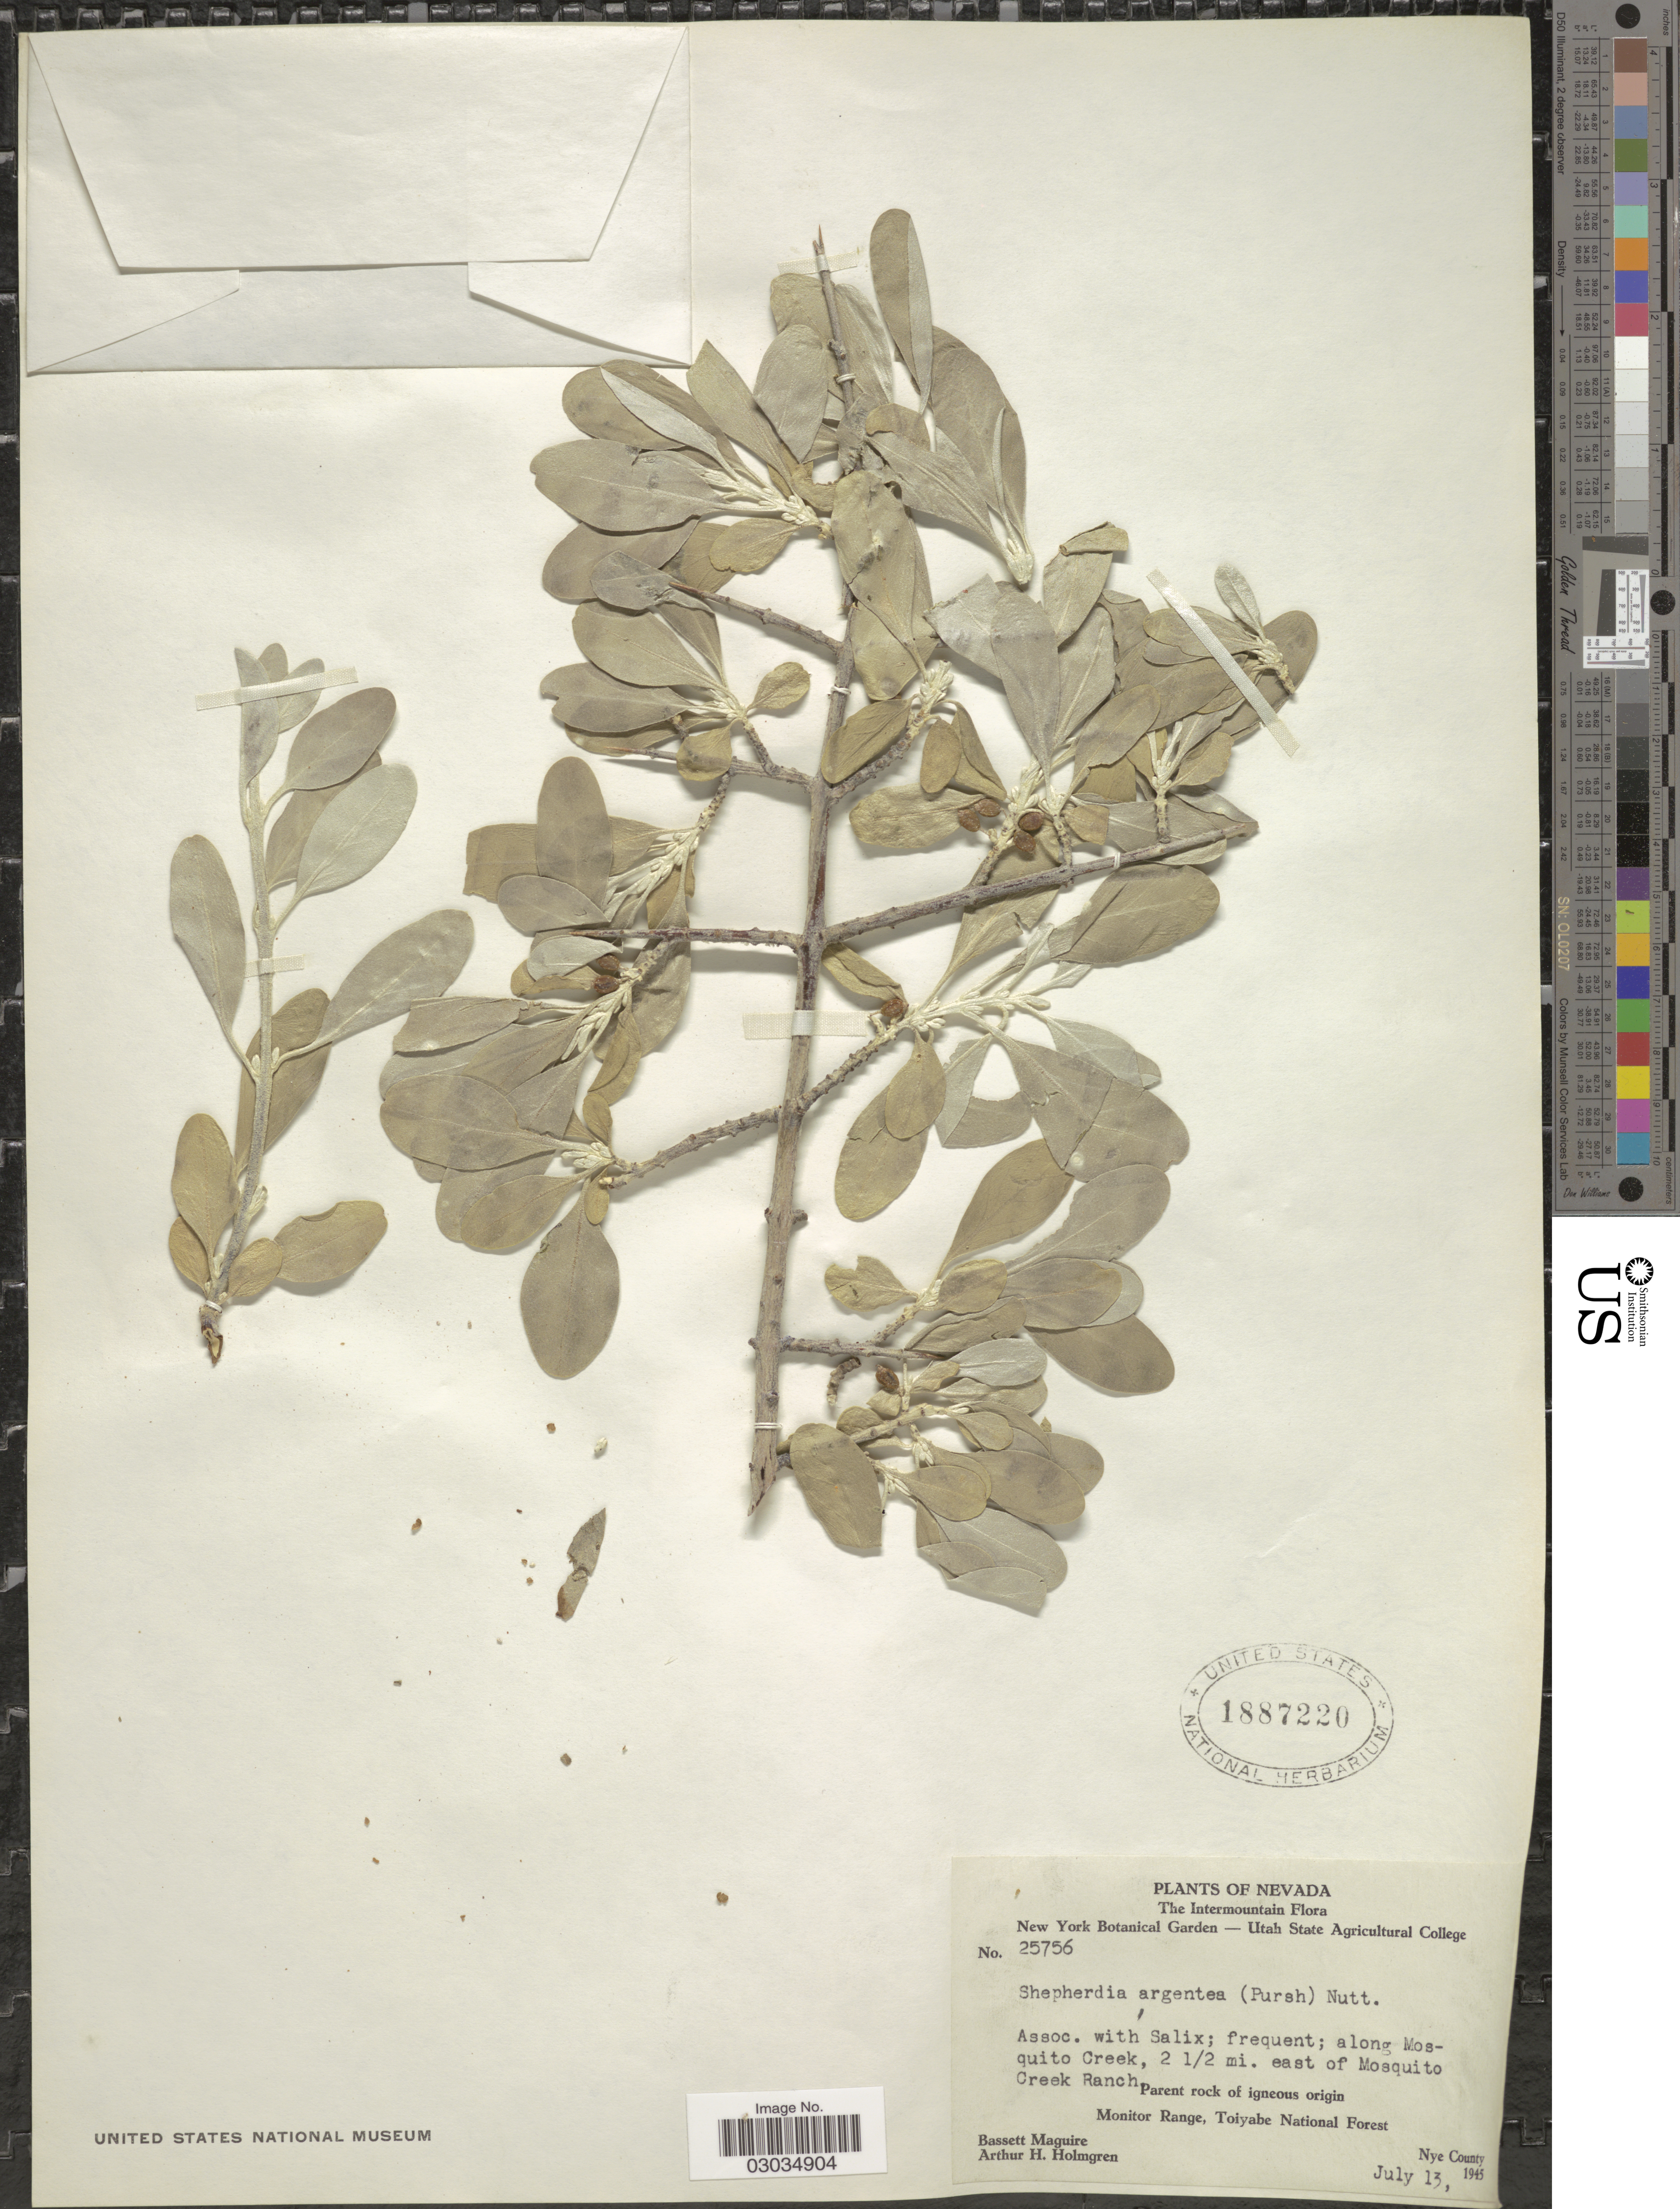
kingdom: Plantae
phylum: Tracheophyta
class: Magnoliopsida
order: Rosales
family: Elaeagnaceae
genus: Shepherdia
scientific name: Shepherdia argentea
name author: (Pursh) Nutt.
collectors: B. Maguire & A. H. Holmgren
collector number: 25756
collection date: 1945-07-13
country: United States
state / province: Nevada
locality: The Intermountain, along Mosquito Creek, 2½ mi. east of Mosquito Creek Ranch, Monitor Range, Toiyabe National Forest, Nye County.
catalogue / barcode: US 1887220